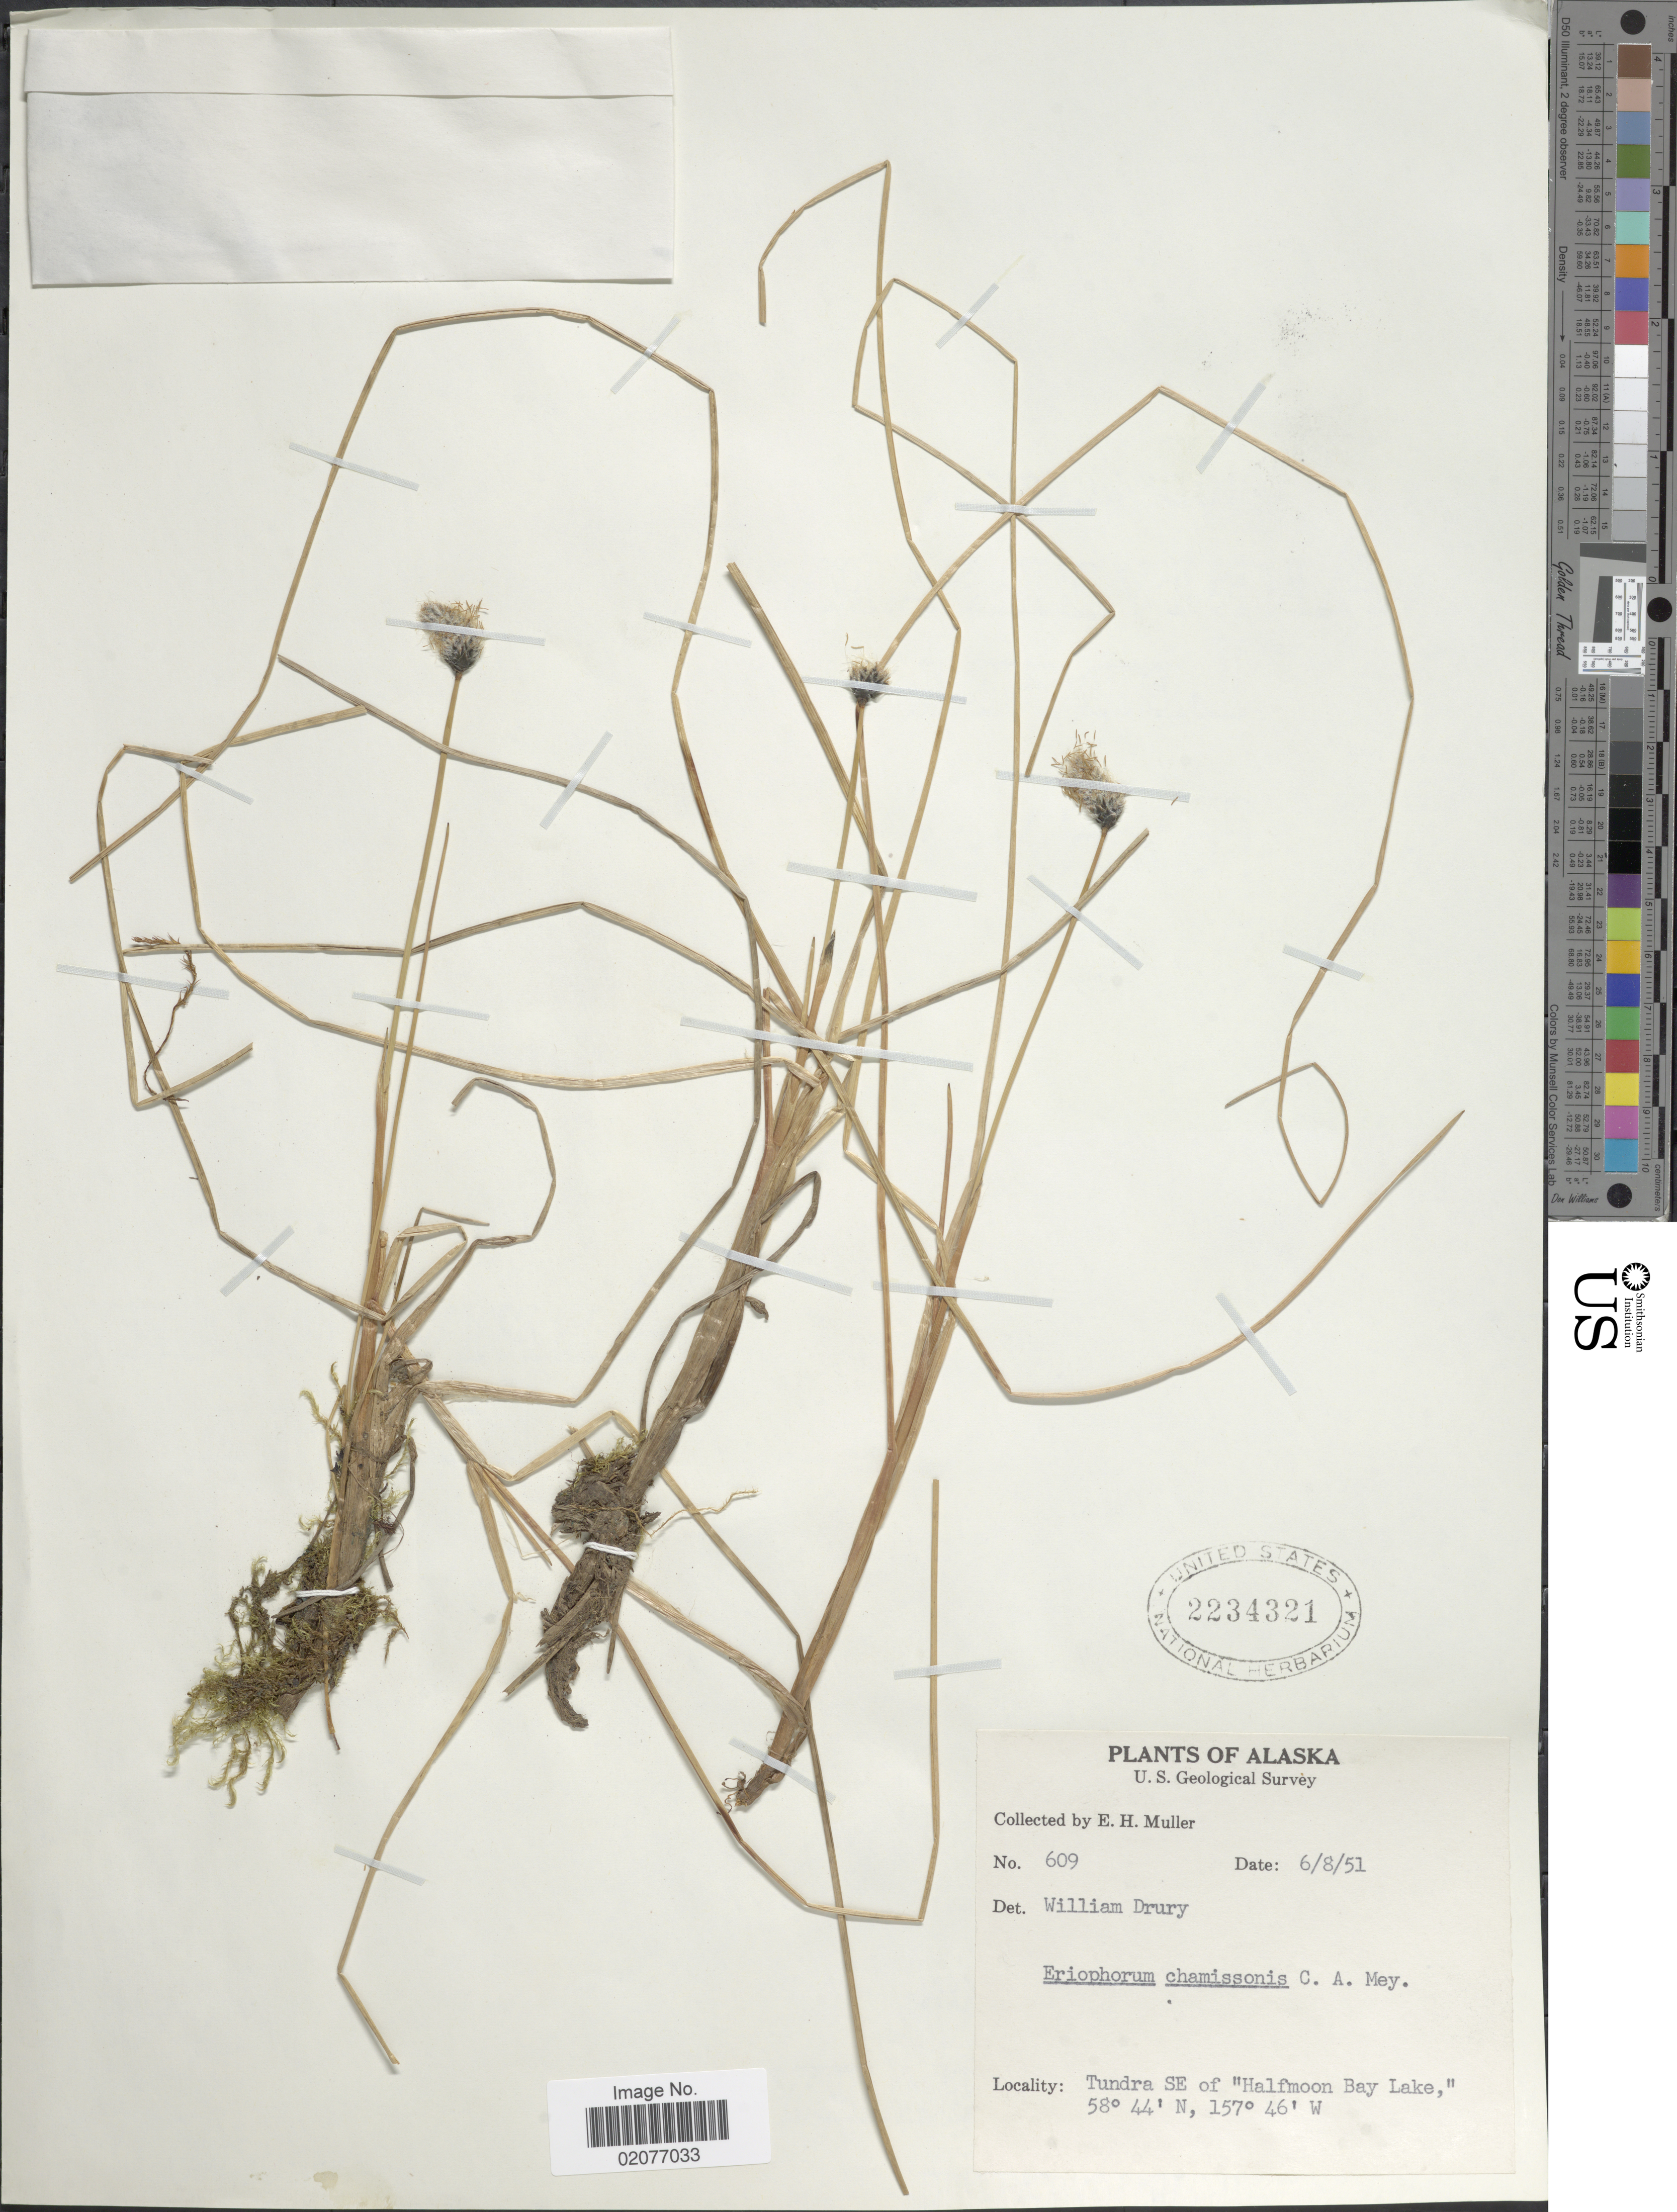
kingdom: Plantae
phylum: Tracheophyta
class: Liliopsida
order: Poales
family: Cyperaceae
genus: Eriophorum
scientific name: Eriophorum x medium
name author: Andersson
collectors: E. H. Muller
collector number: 609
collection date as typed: Transcribed d/m/y: 8/6/51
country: United States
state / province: Alaska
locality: Tundra SE of 'Halfmoon Bay Lake'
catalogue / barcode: US 2234321